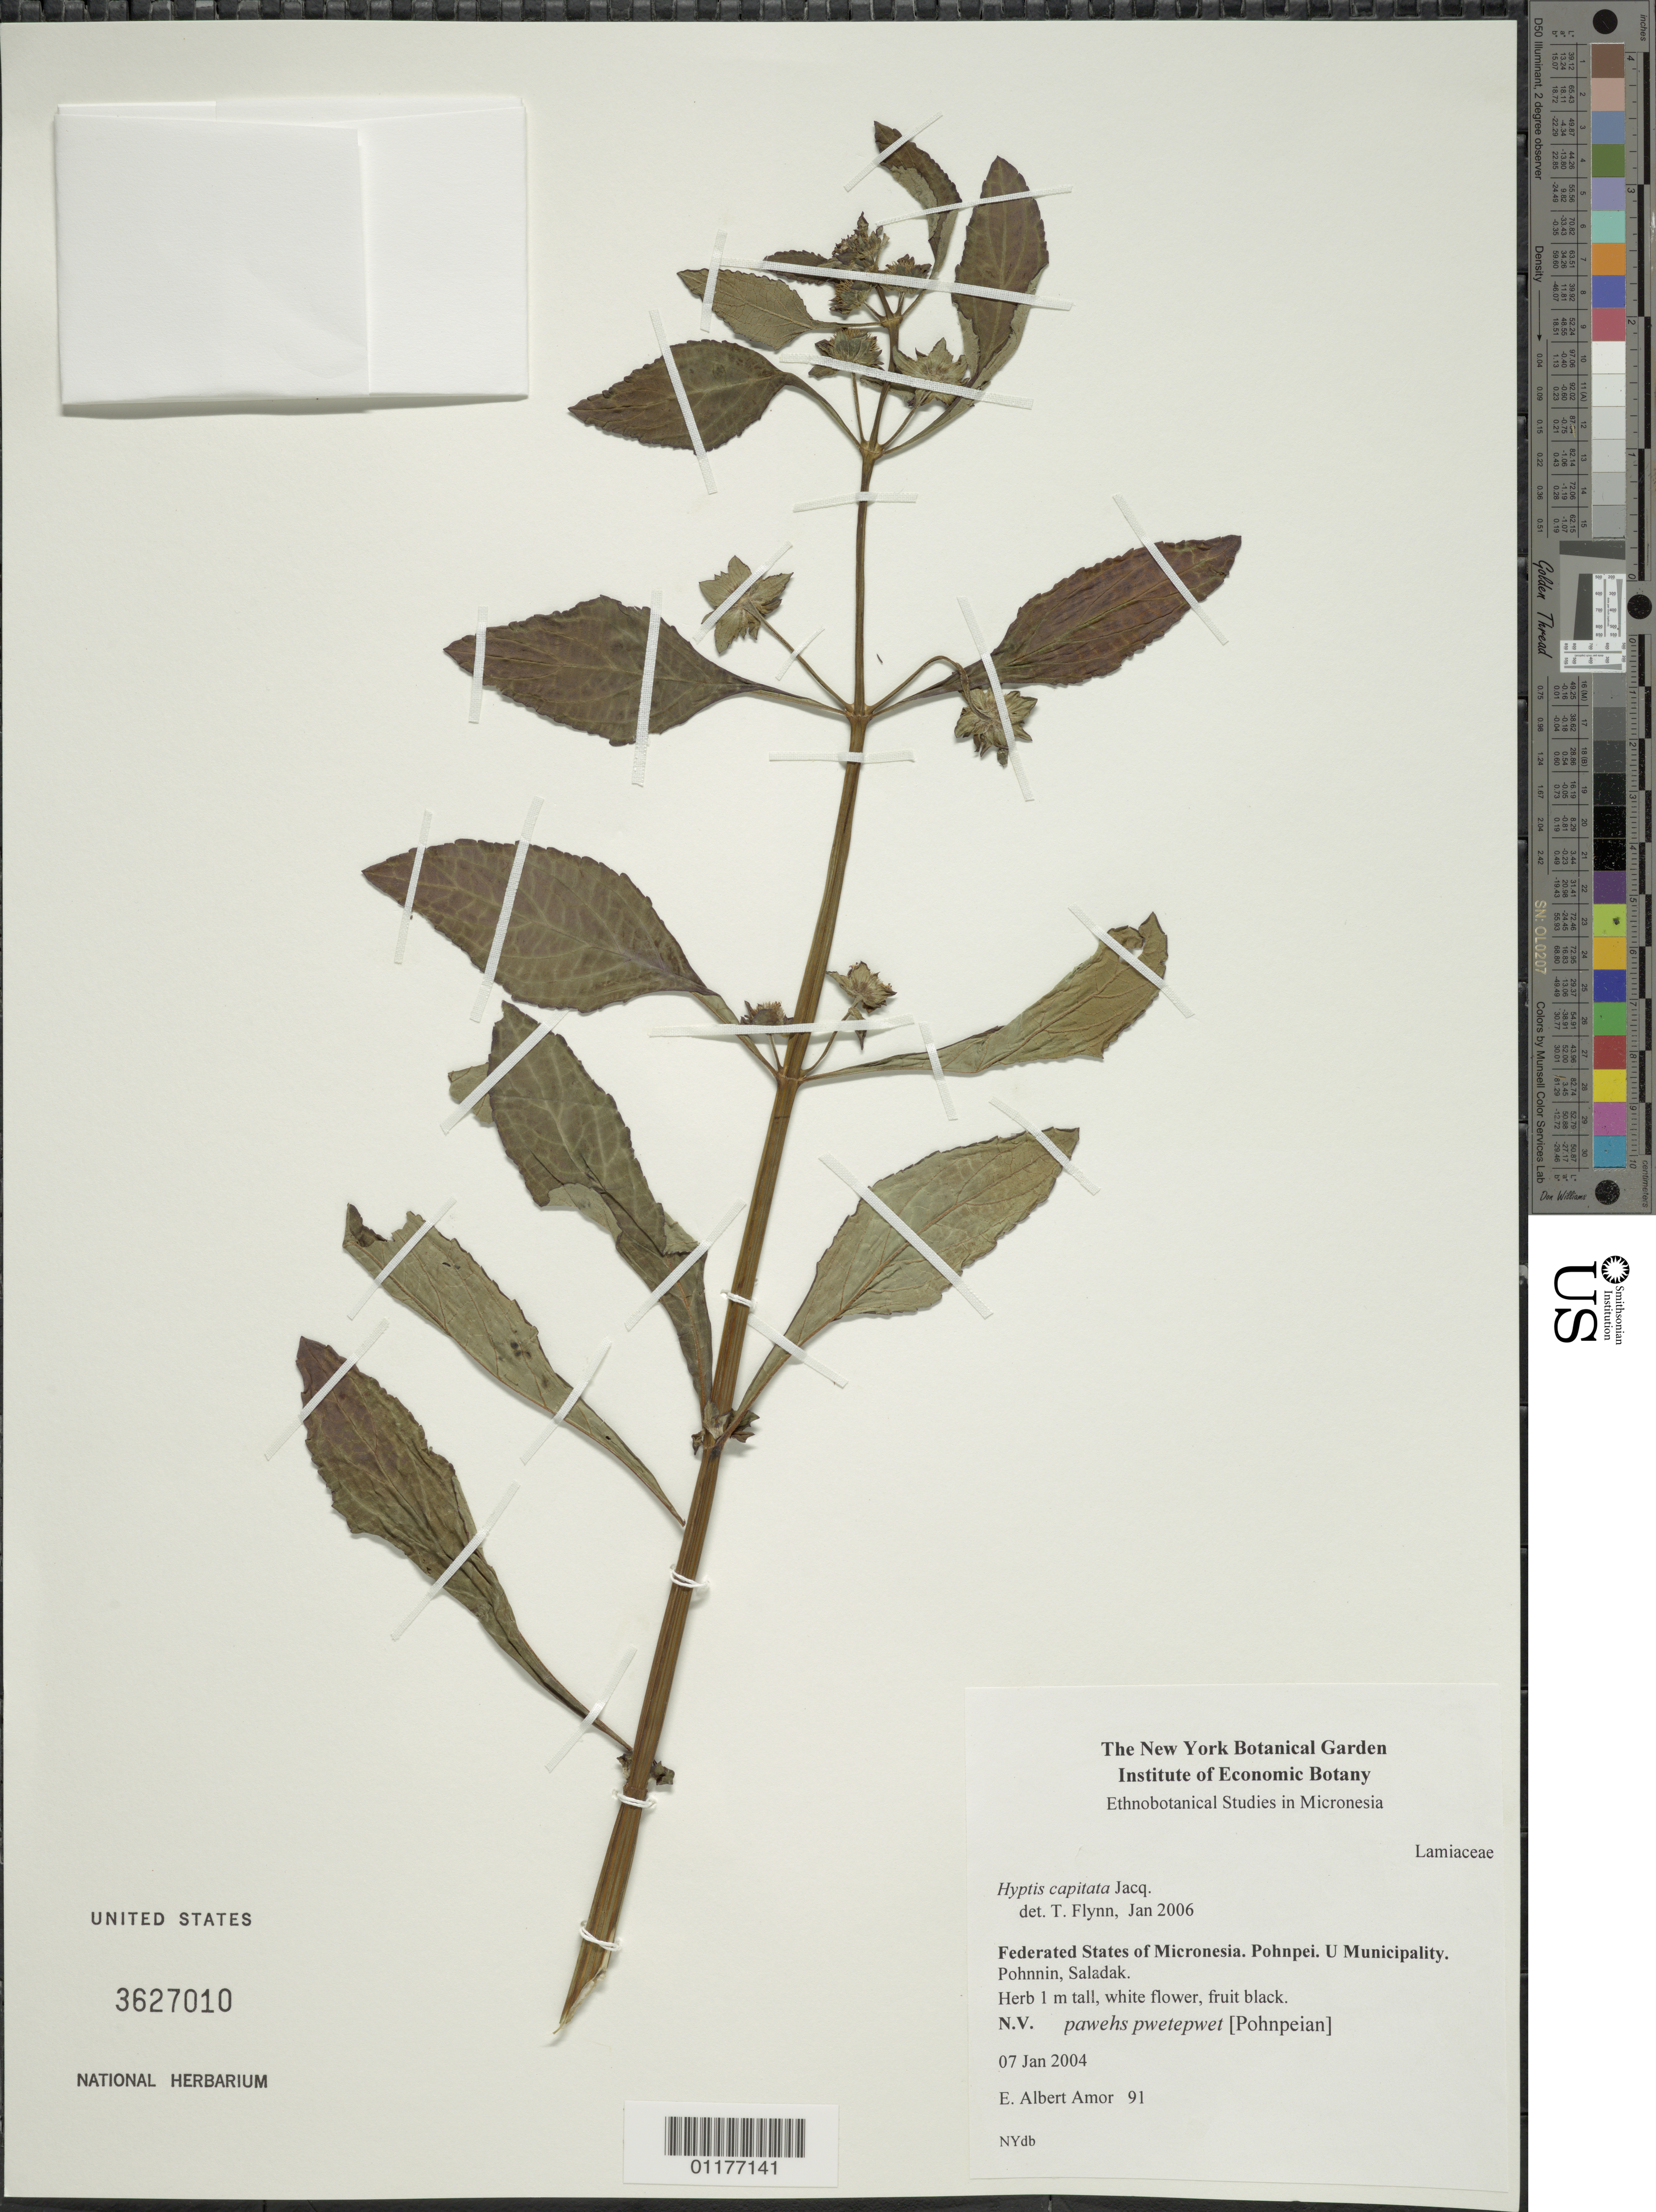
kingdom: Plantae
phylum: Tracheophyta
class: Magnoliopsida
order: Lamiales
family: Lamiaceae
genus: Hyptis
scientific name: Hyptis capitata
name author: Jacq.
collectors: E. A. Amor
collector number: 91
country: Micronesia, Federated States of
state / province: Pohnpei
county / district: Uh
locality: Pohnnia, Saladak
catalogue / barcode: US 3627010